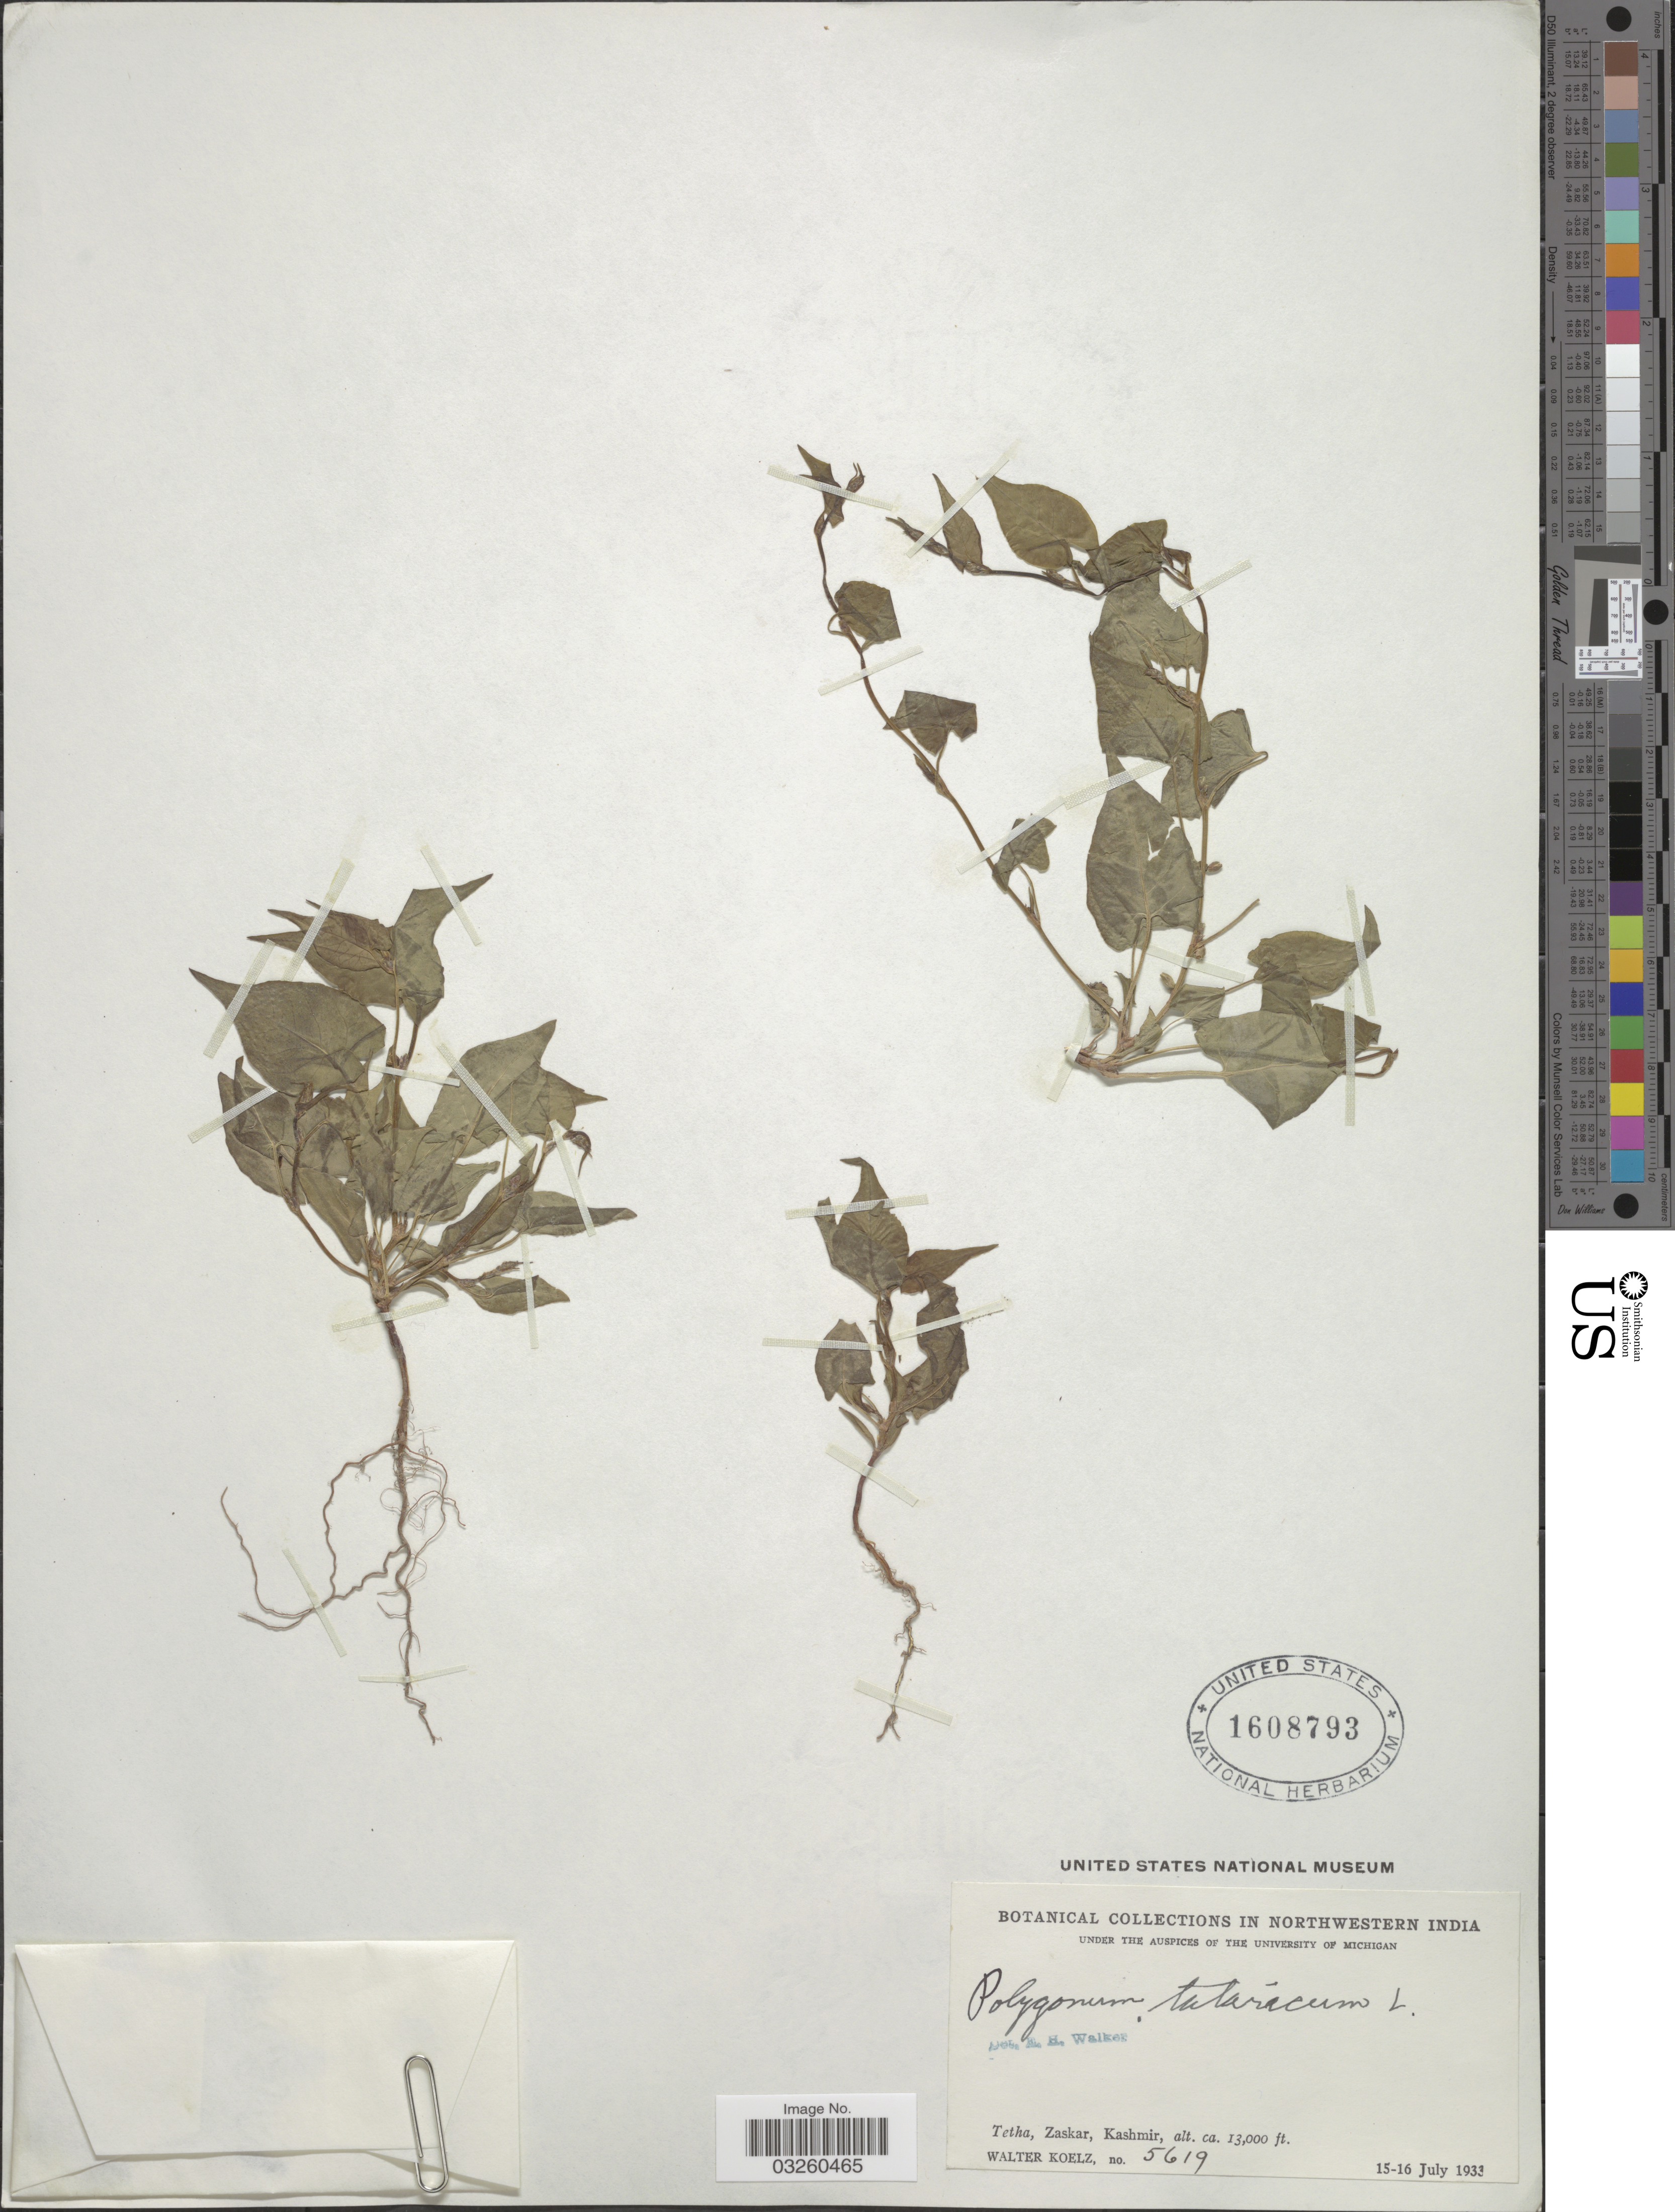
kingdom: Plantae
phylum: Tracheophyta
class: Magnoliopsida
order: Caryophyllales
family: Polygonaceae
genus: Fagopyrum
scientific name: Fagopyrum tataricum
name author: (L.) Gaertn.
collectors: W. N. Koelz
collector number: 5619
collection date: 1933-07-15/1933-07-16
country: India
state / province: Jammu and Kashmir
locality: Northwestern India. Tetha, Zaskar, Kashmir.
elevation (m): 3962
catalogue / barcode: US 1608793